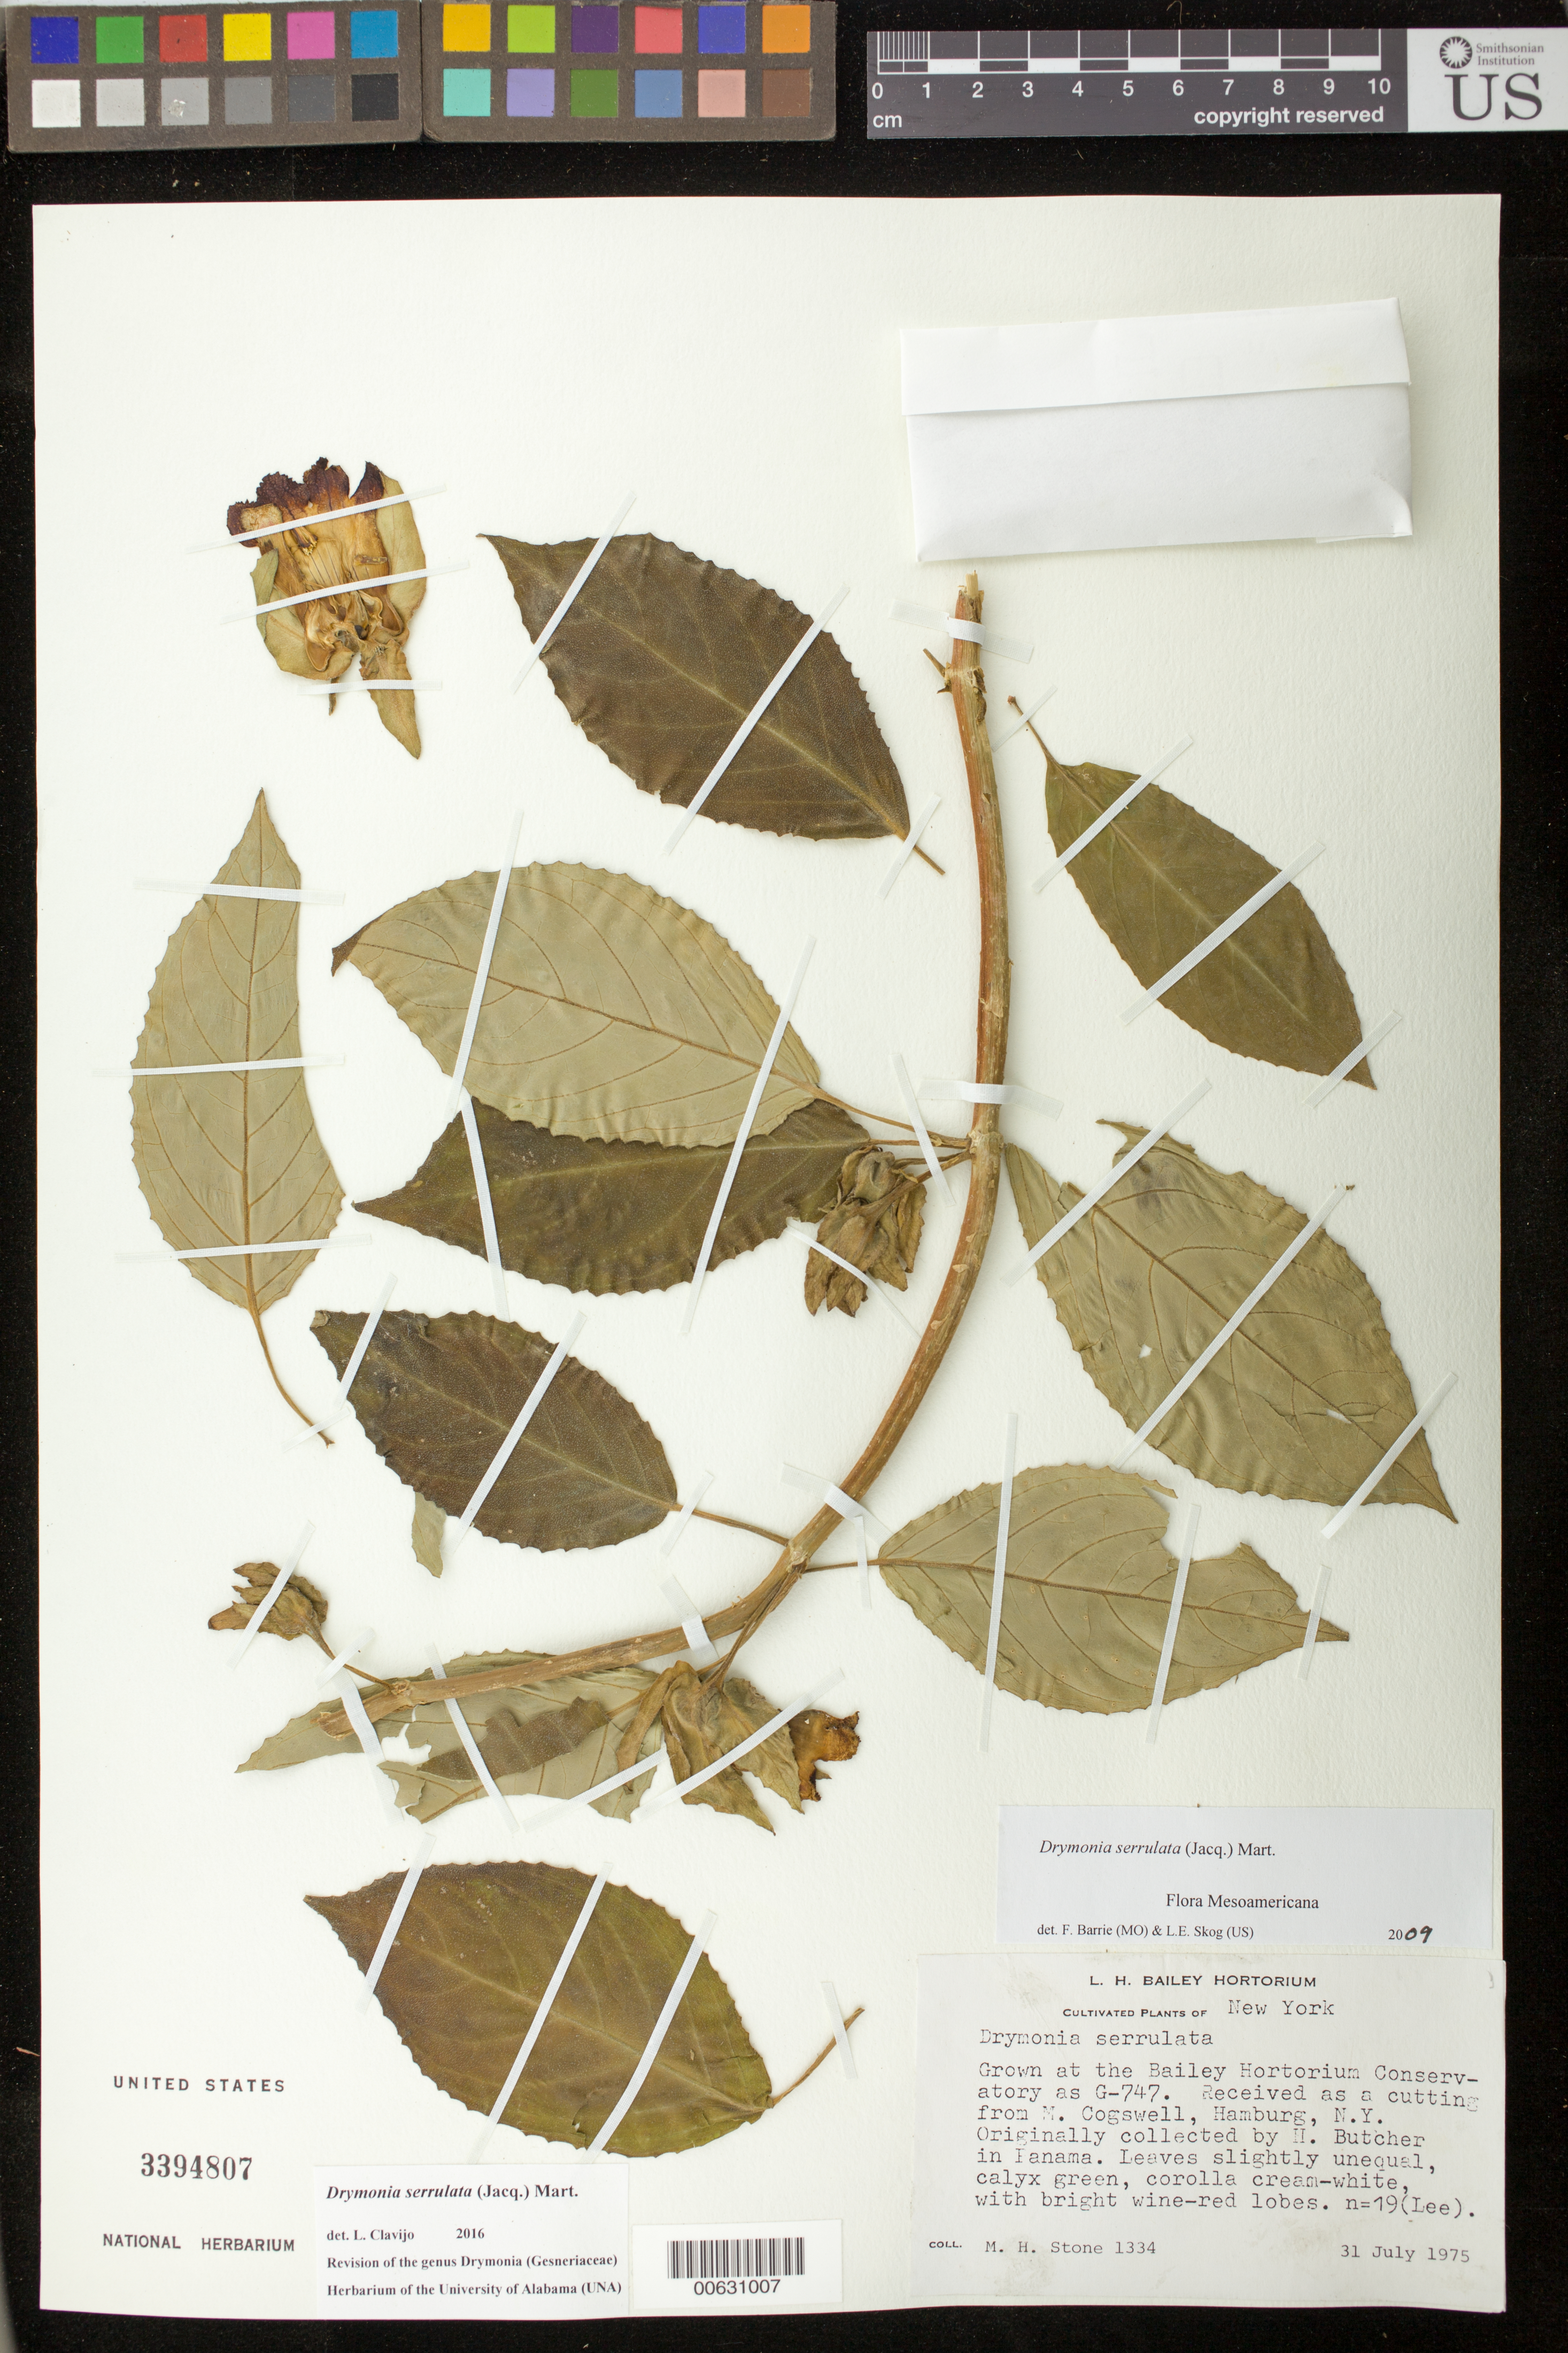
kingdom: Plantae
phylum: Tracheophyta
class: Magnoliopsida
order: Lamiales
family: Gesneriaceae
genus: Drymonia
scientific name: Drymonia serrulata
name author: (Jacq.) Mart.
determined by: Skog, Laurence E.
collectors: M. Stone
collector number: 1334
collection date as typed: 31 Jul 1975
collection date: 1975-07-31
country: Panama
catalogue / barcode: US 3394807